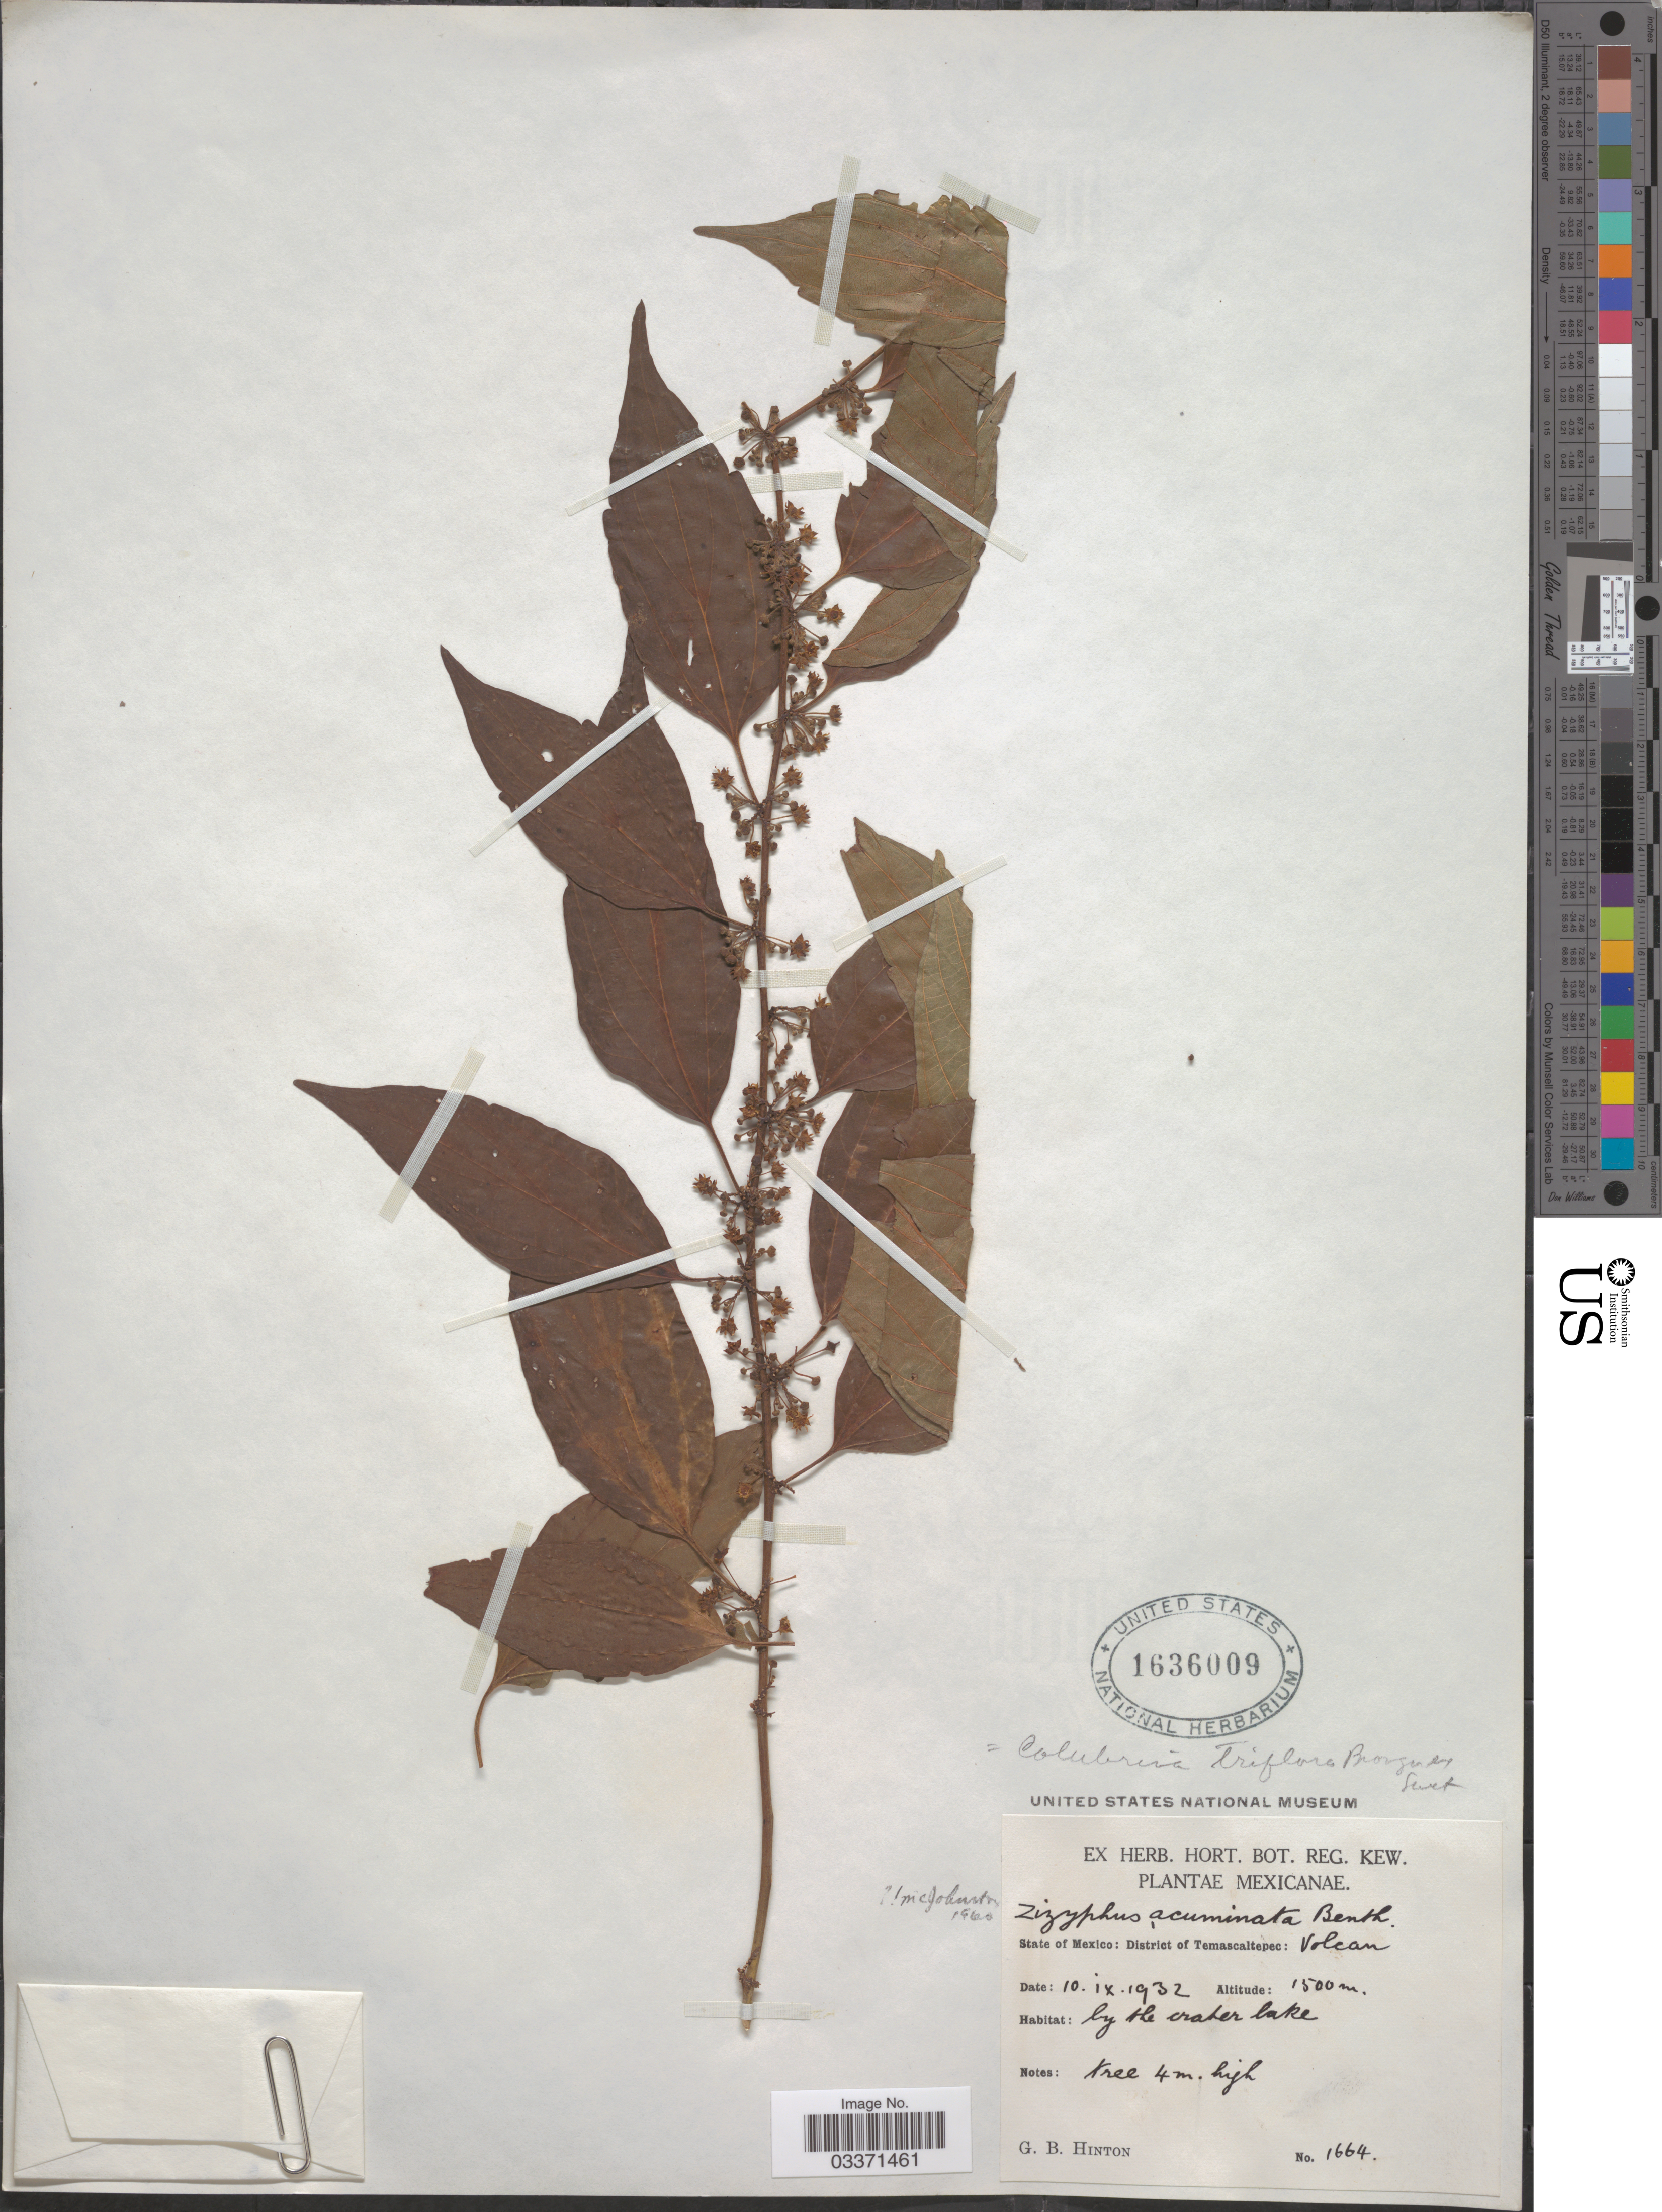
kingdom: Plantae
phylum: Tracheophyta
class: Magnoliopsida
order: Rosales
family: Rhamnaceae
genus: Colubrina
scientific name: Colubrina glabra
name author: S. Watson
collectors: G. B. Hinton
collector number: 1664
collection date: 1932-09-10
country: Mexico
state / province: México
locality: District of Temascaltepec: Volcan. By the crater lake.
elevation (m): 1500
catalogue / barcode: US 1636009